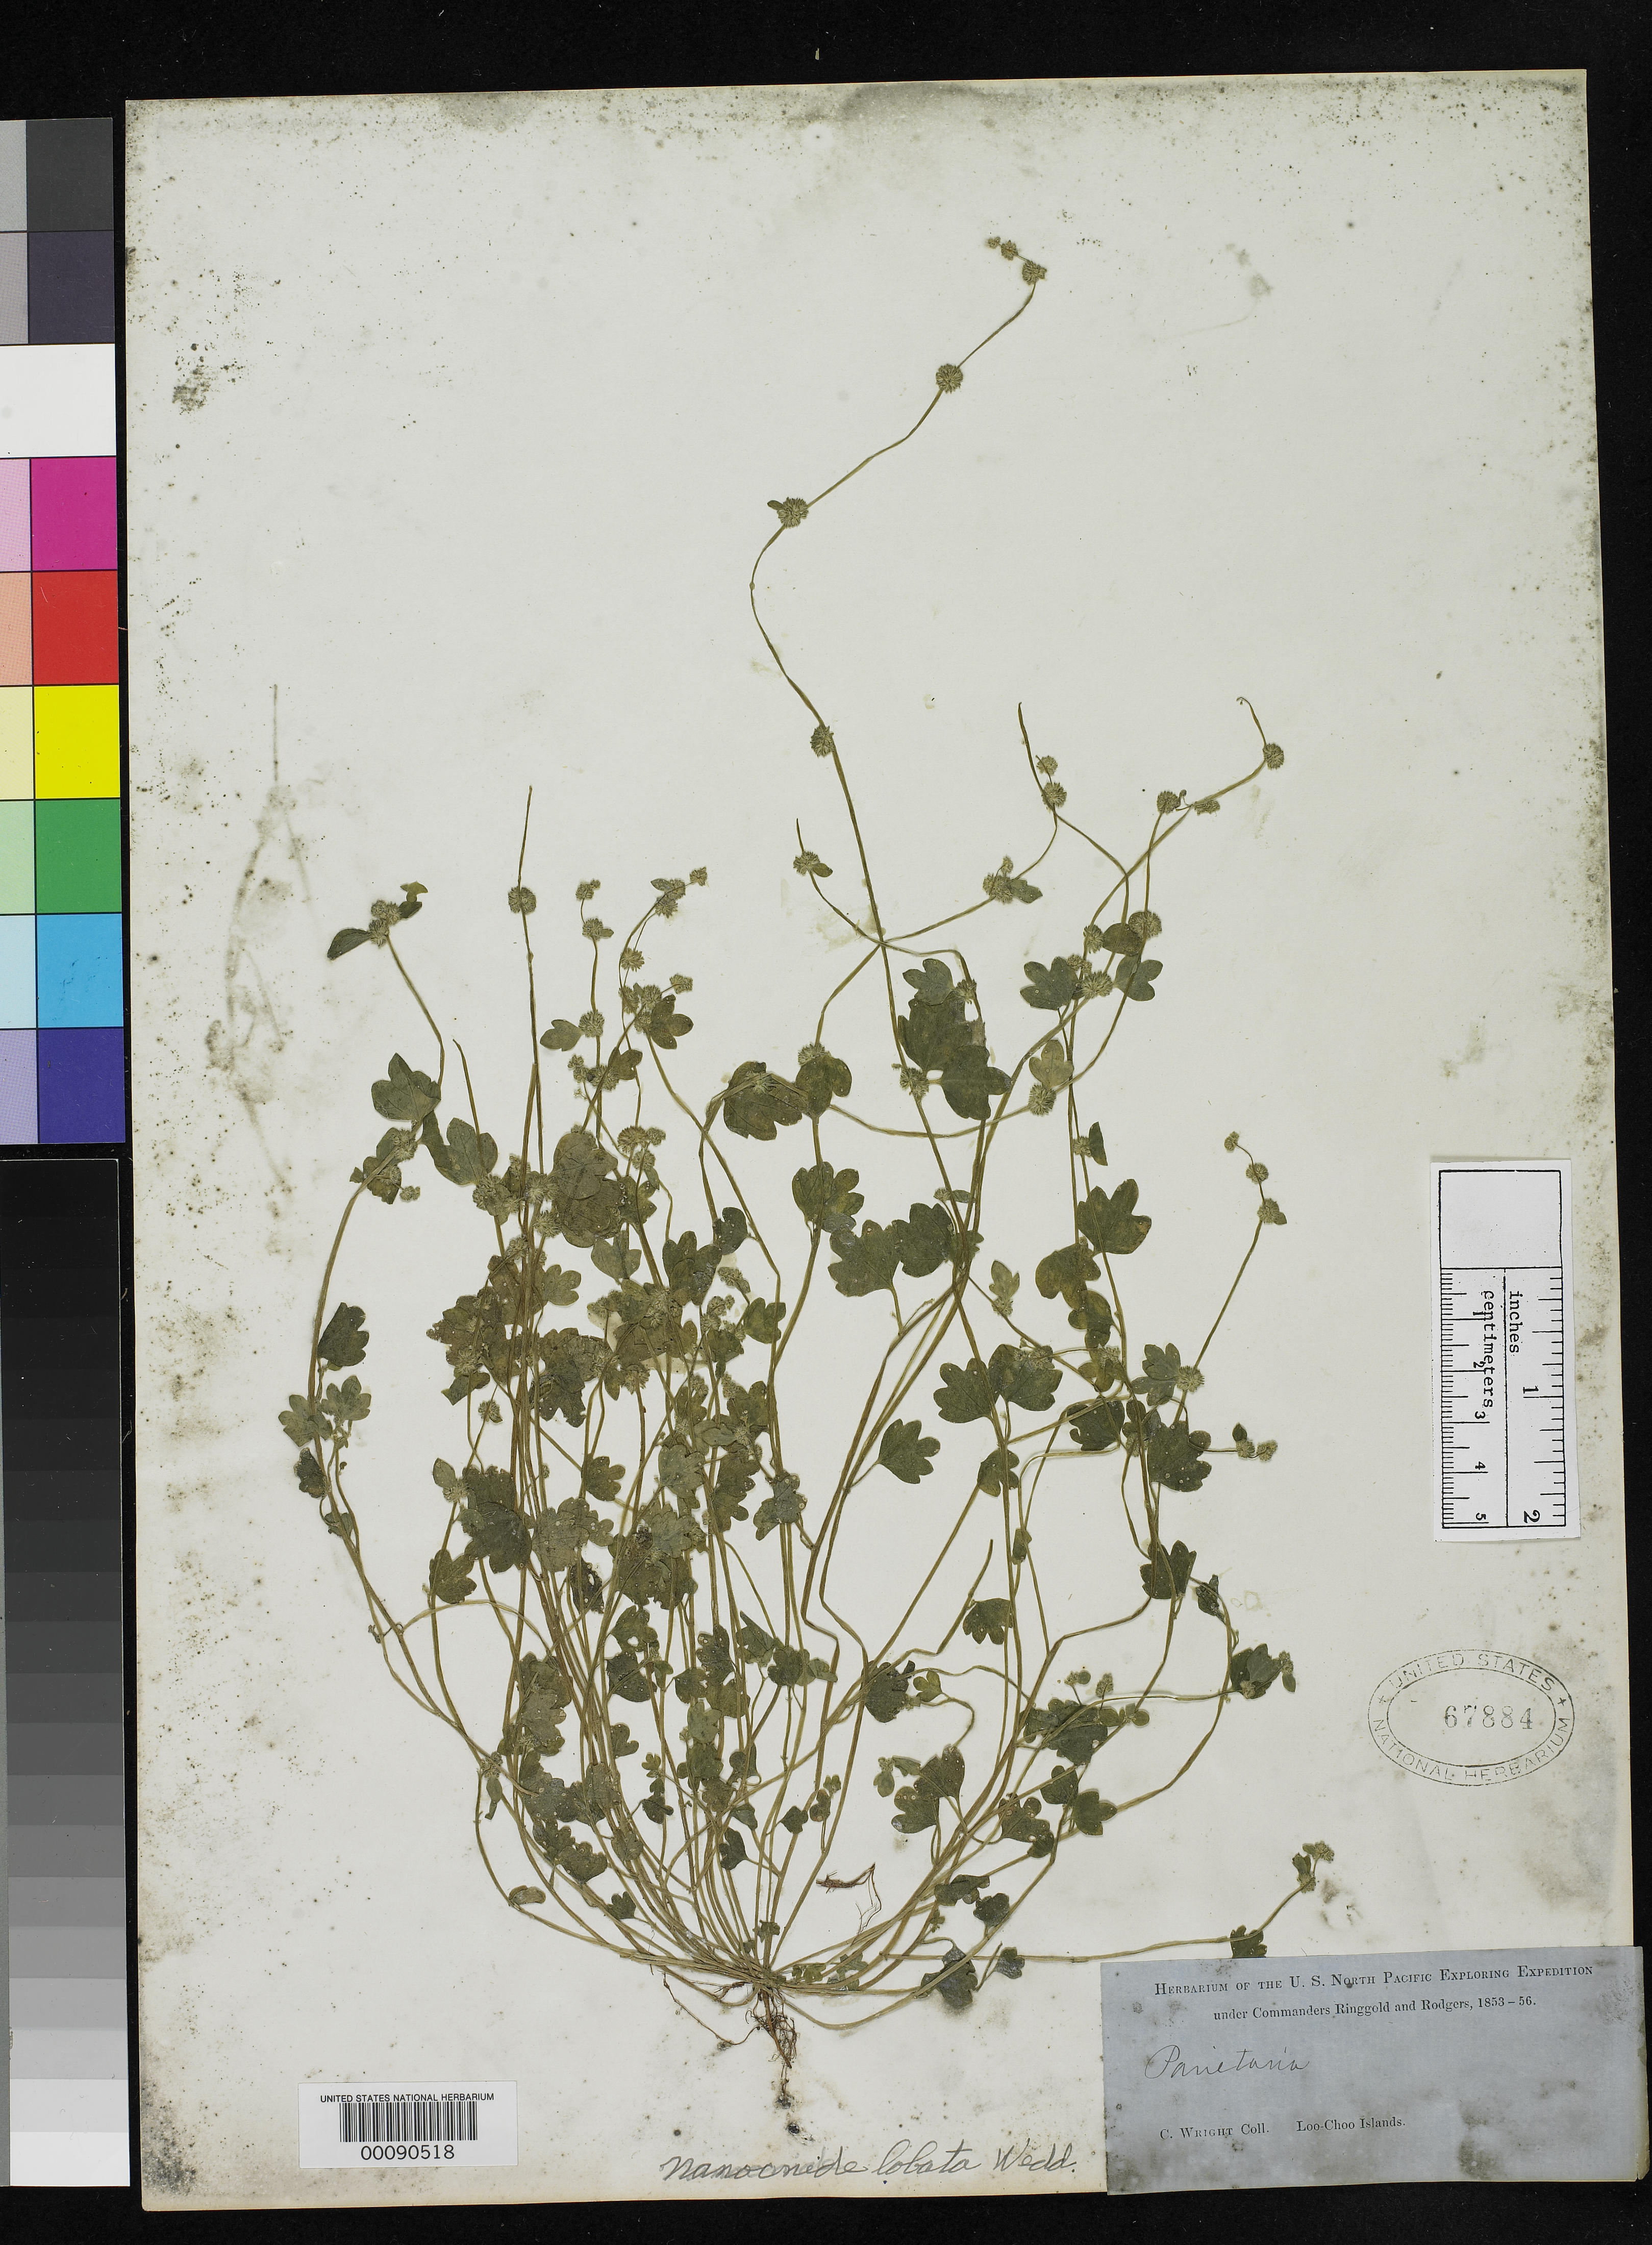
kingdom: Plantae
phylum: Tracheophyta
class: Magnoliopsida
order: Rosales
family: Urticaceae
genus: Nanocnide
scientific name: Nanocnide lobata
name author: Wedd. in DC.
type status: Isotype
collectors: C. Wright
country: Japan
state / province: Okinawa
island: Ryukyu Is.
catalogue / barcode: US 67884